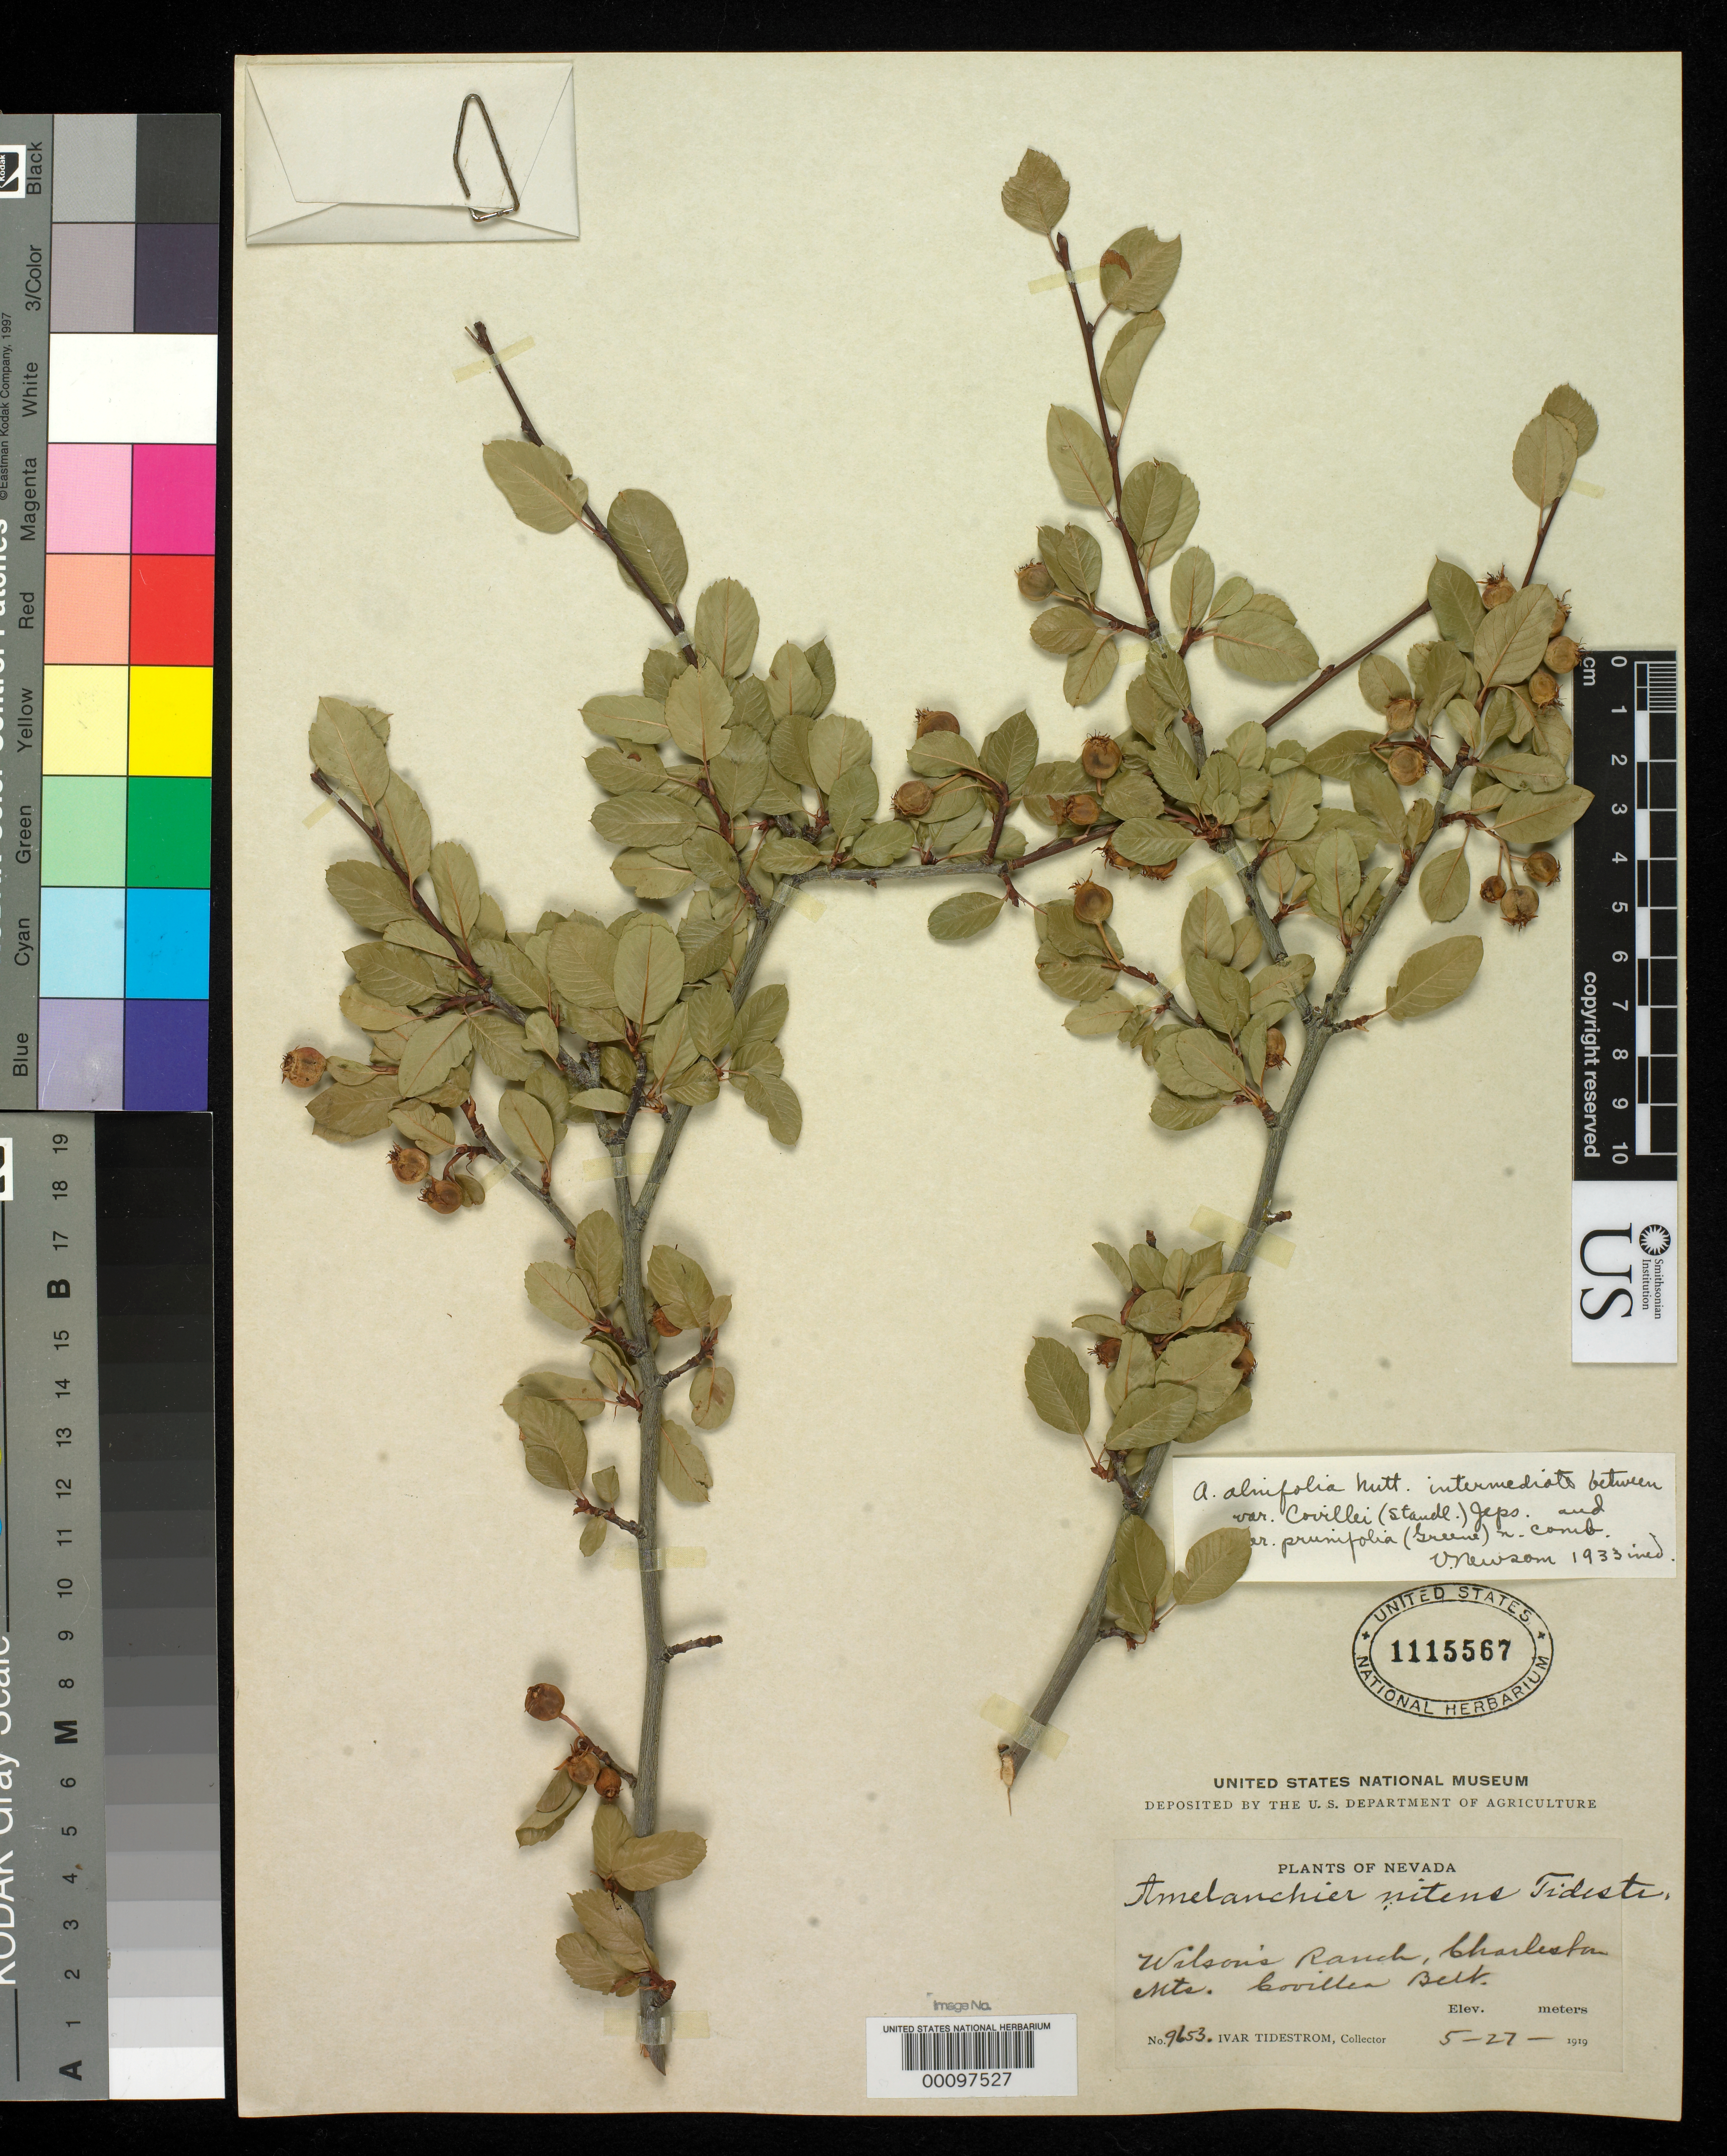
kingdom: Plantae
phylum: Tracheophyta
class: Magnoliopsida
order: Rosales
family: Rosaceae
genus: Amelanchier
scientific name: Amelanchier nitens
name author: Tidestr.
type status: Holotype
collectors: I. F. Tidestrom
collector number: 9653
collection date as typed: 27 May 1919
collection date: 1919-05-27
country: United States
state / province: Nevada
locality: Wilson's Ranch, base of Charleston Mountains.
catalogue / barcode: US 1115567